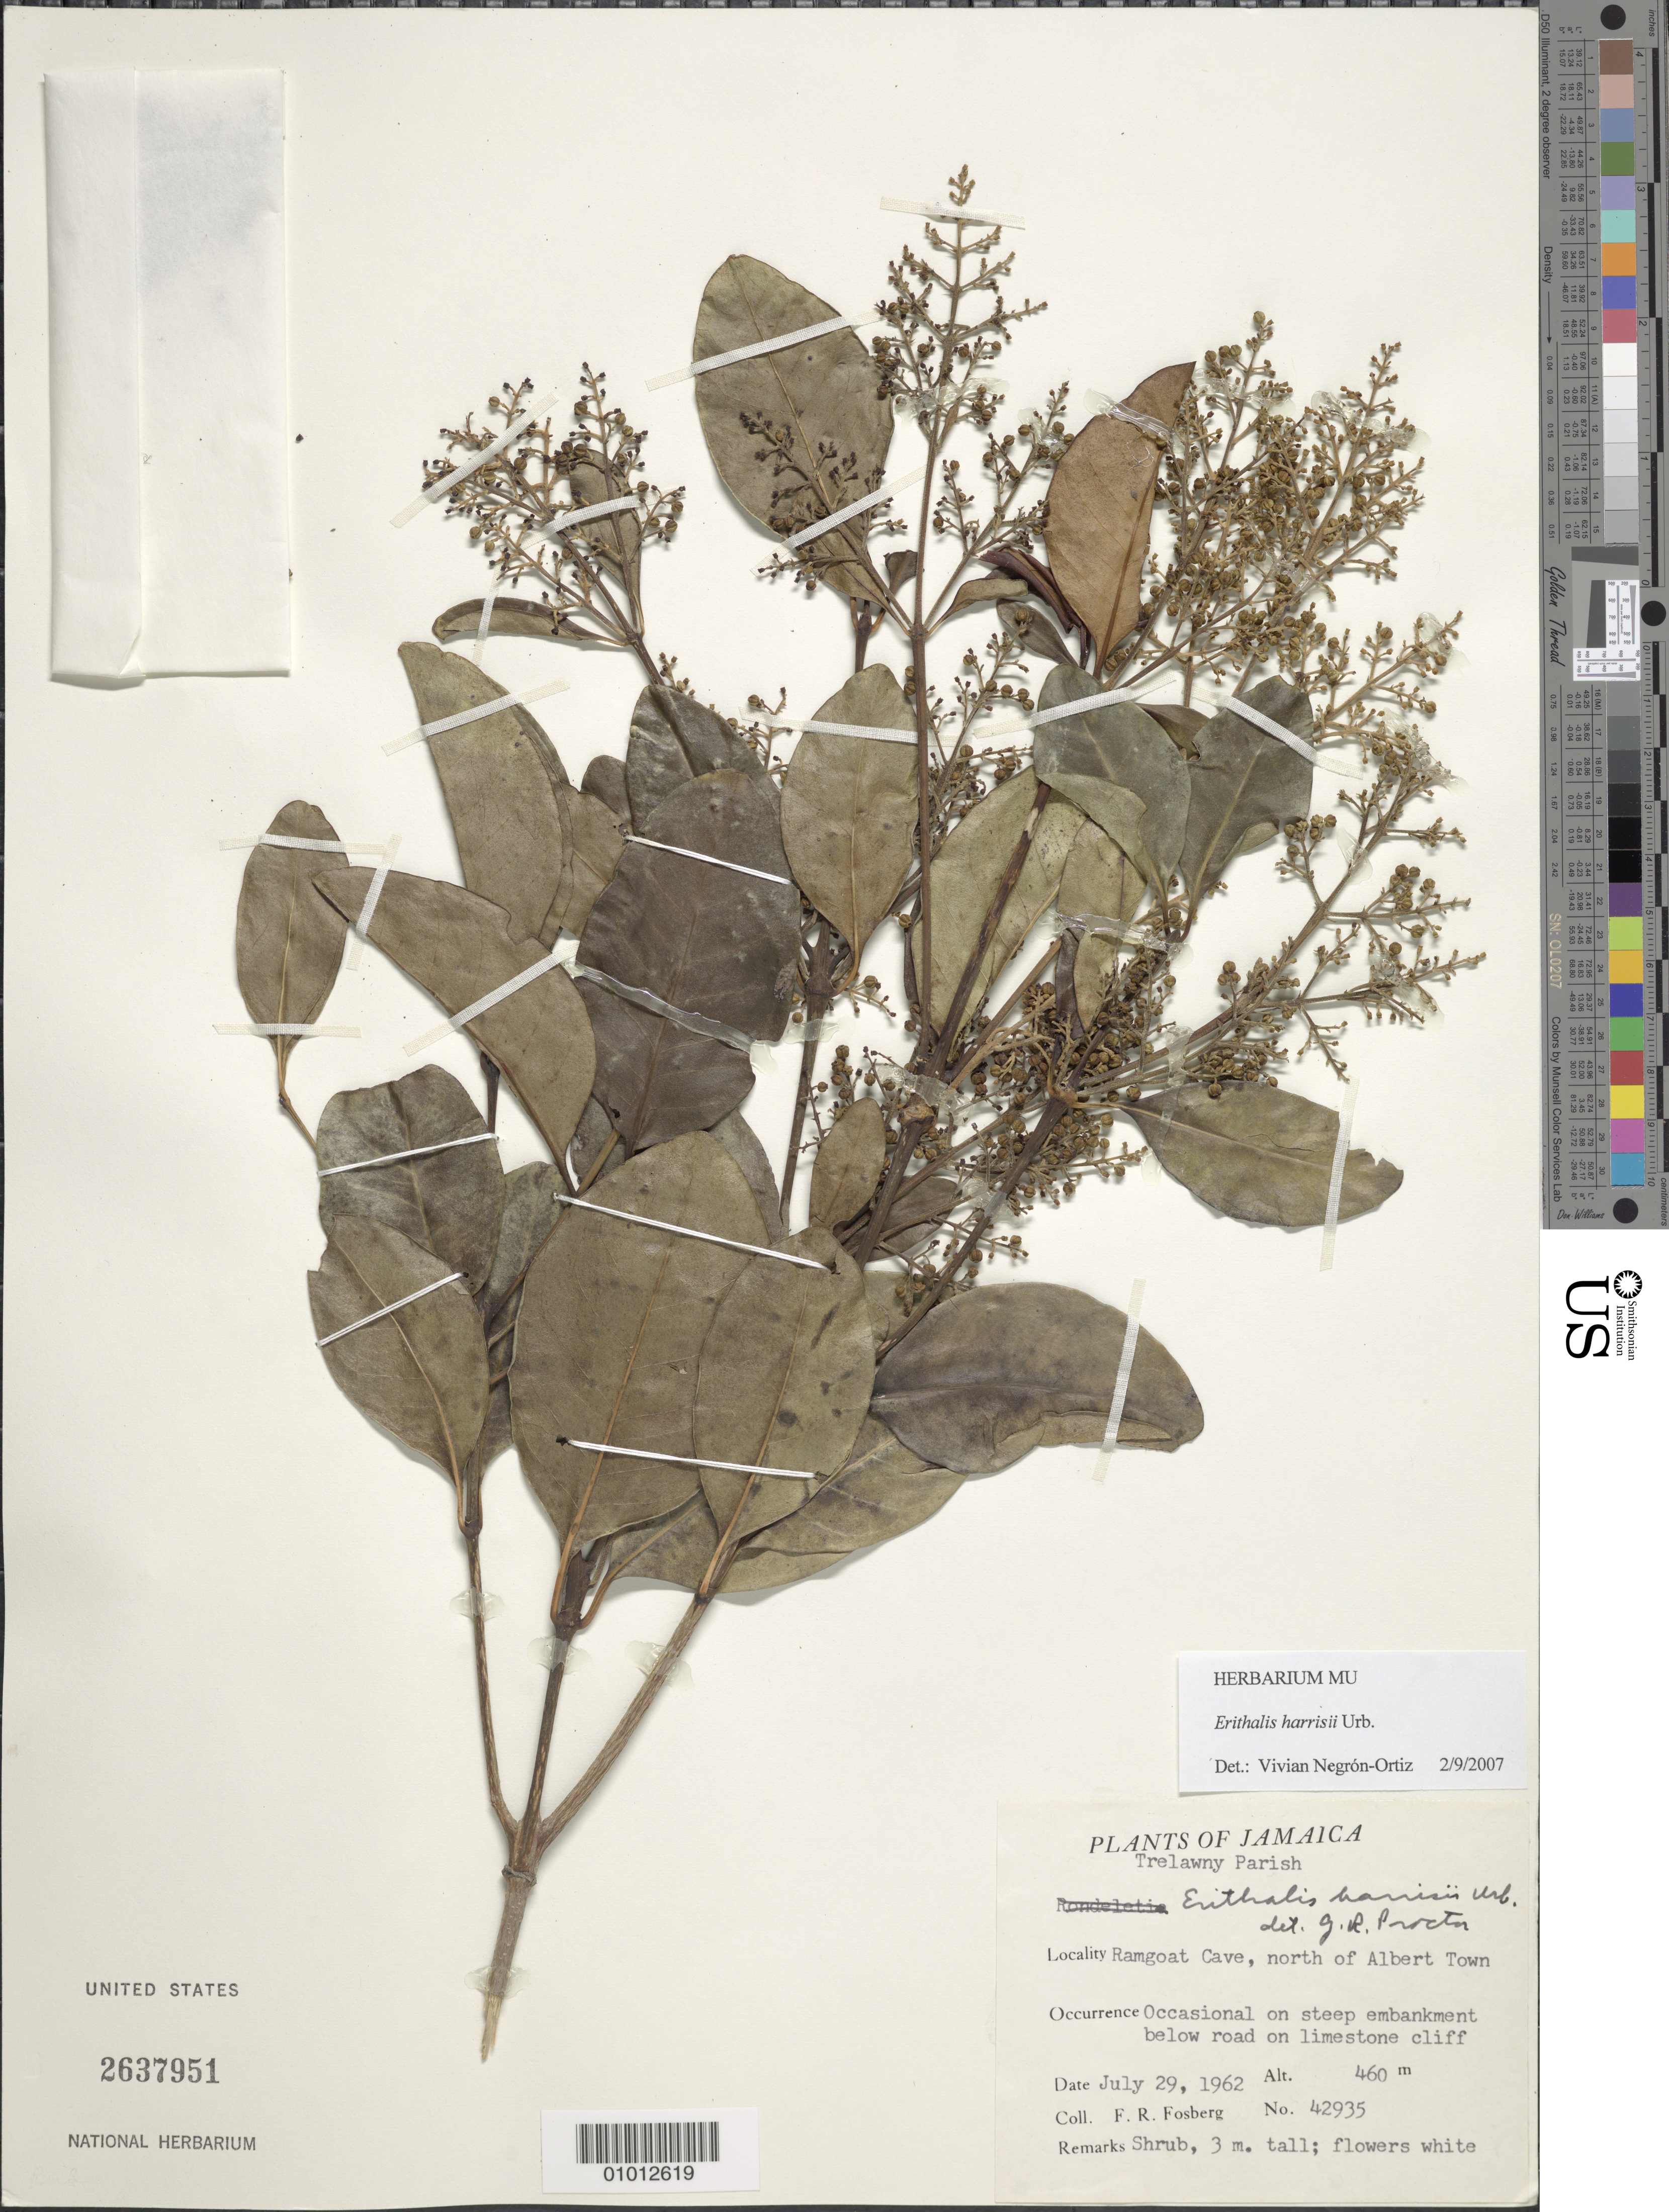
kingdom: Plantae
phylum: Tracheophyta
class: Magnoliopsida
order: Gentianales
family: Rubiaceae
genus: Erithalis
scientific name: Erithalis harrisii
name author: Urb.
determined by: Negrón-Ortiz, V.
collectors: F. R. Fosberg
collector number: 42935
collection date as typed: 29 Jul 1962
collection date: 1962-07-29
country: Jamaica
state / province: Trelawny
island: Jamaica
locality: Ramgoat Cave, north of Albert Town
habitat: Occasional on steep embankment below road on limestone cliff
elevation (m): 460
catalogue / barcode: US 2637951